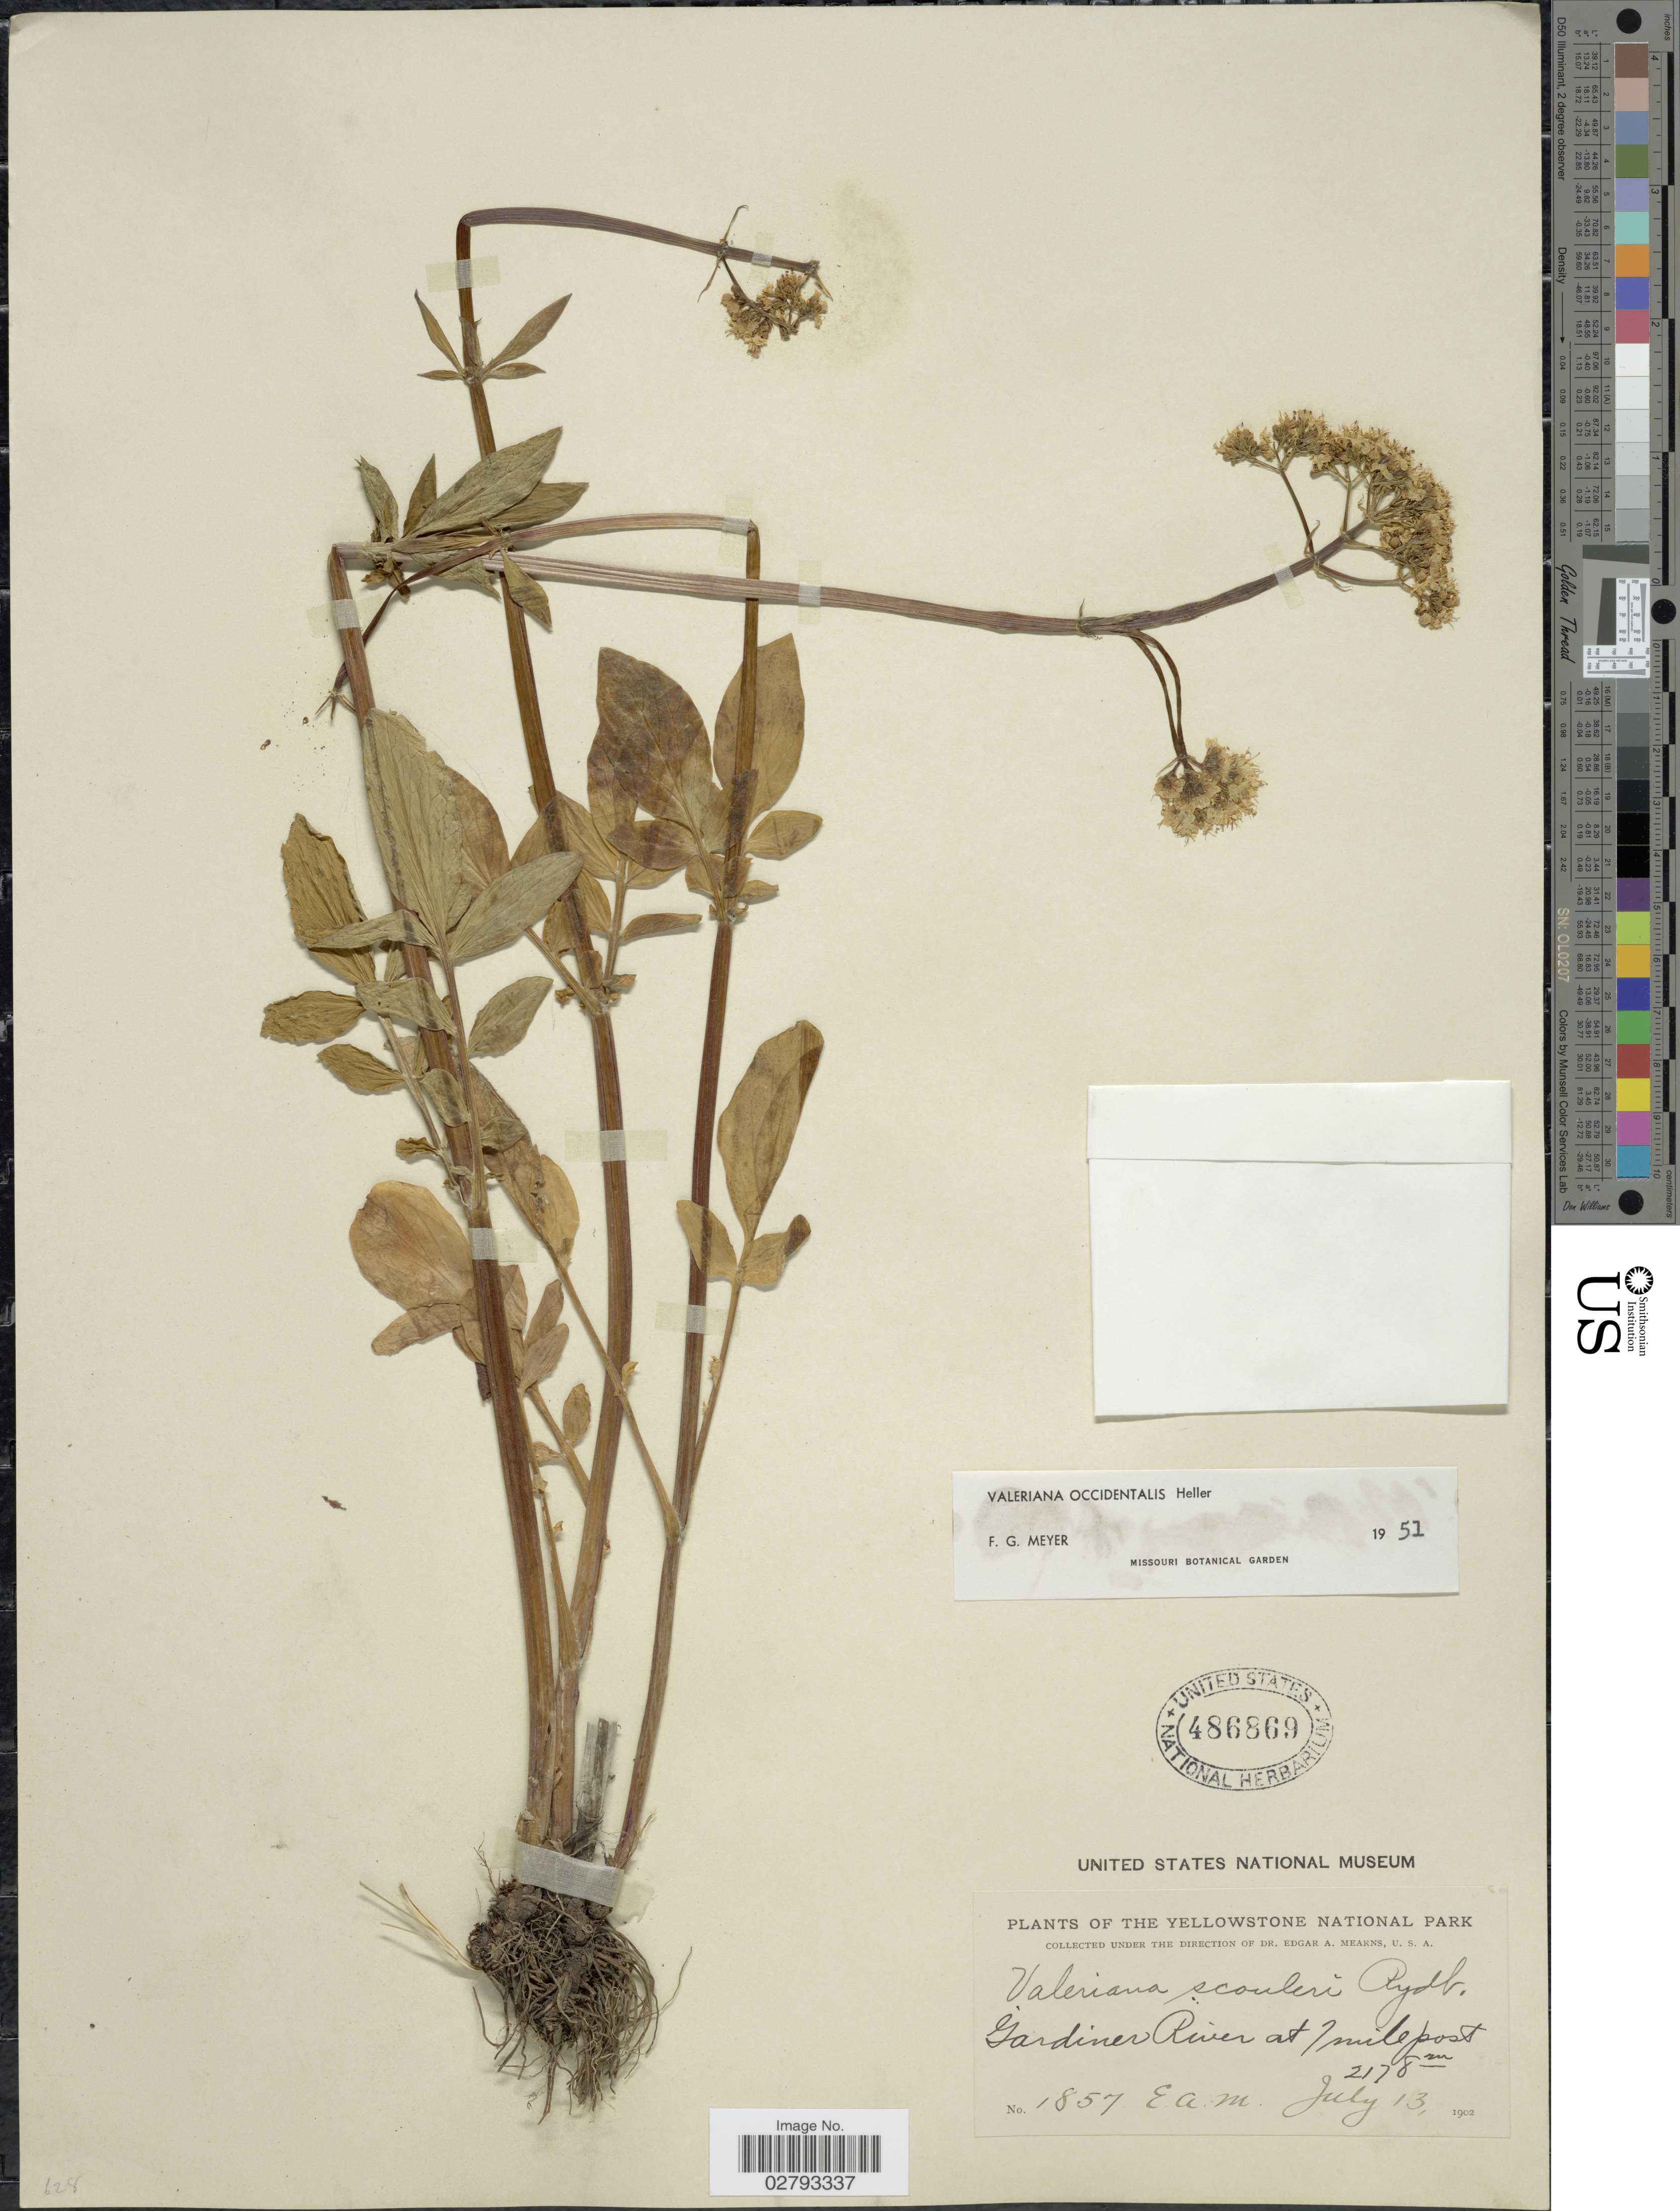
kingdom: Plantae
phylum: Tracheophyta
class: Magnoliopsida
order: Dipsacales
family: Caprifoliaceae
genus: Valeriana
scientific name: Valeriana occidentalis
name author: A. Heller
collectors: E. A. Mearns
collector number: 1857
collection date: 1902-07-13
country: United States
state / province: Montana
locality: Yellowstone National Park. Gardiner River at 7 mile post.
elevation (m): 2178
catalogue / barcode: US 486869